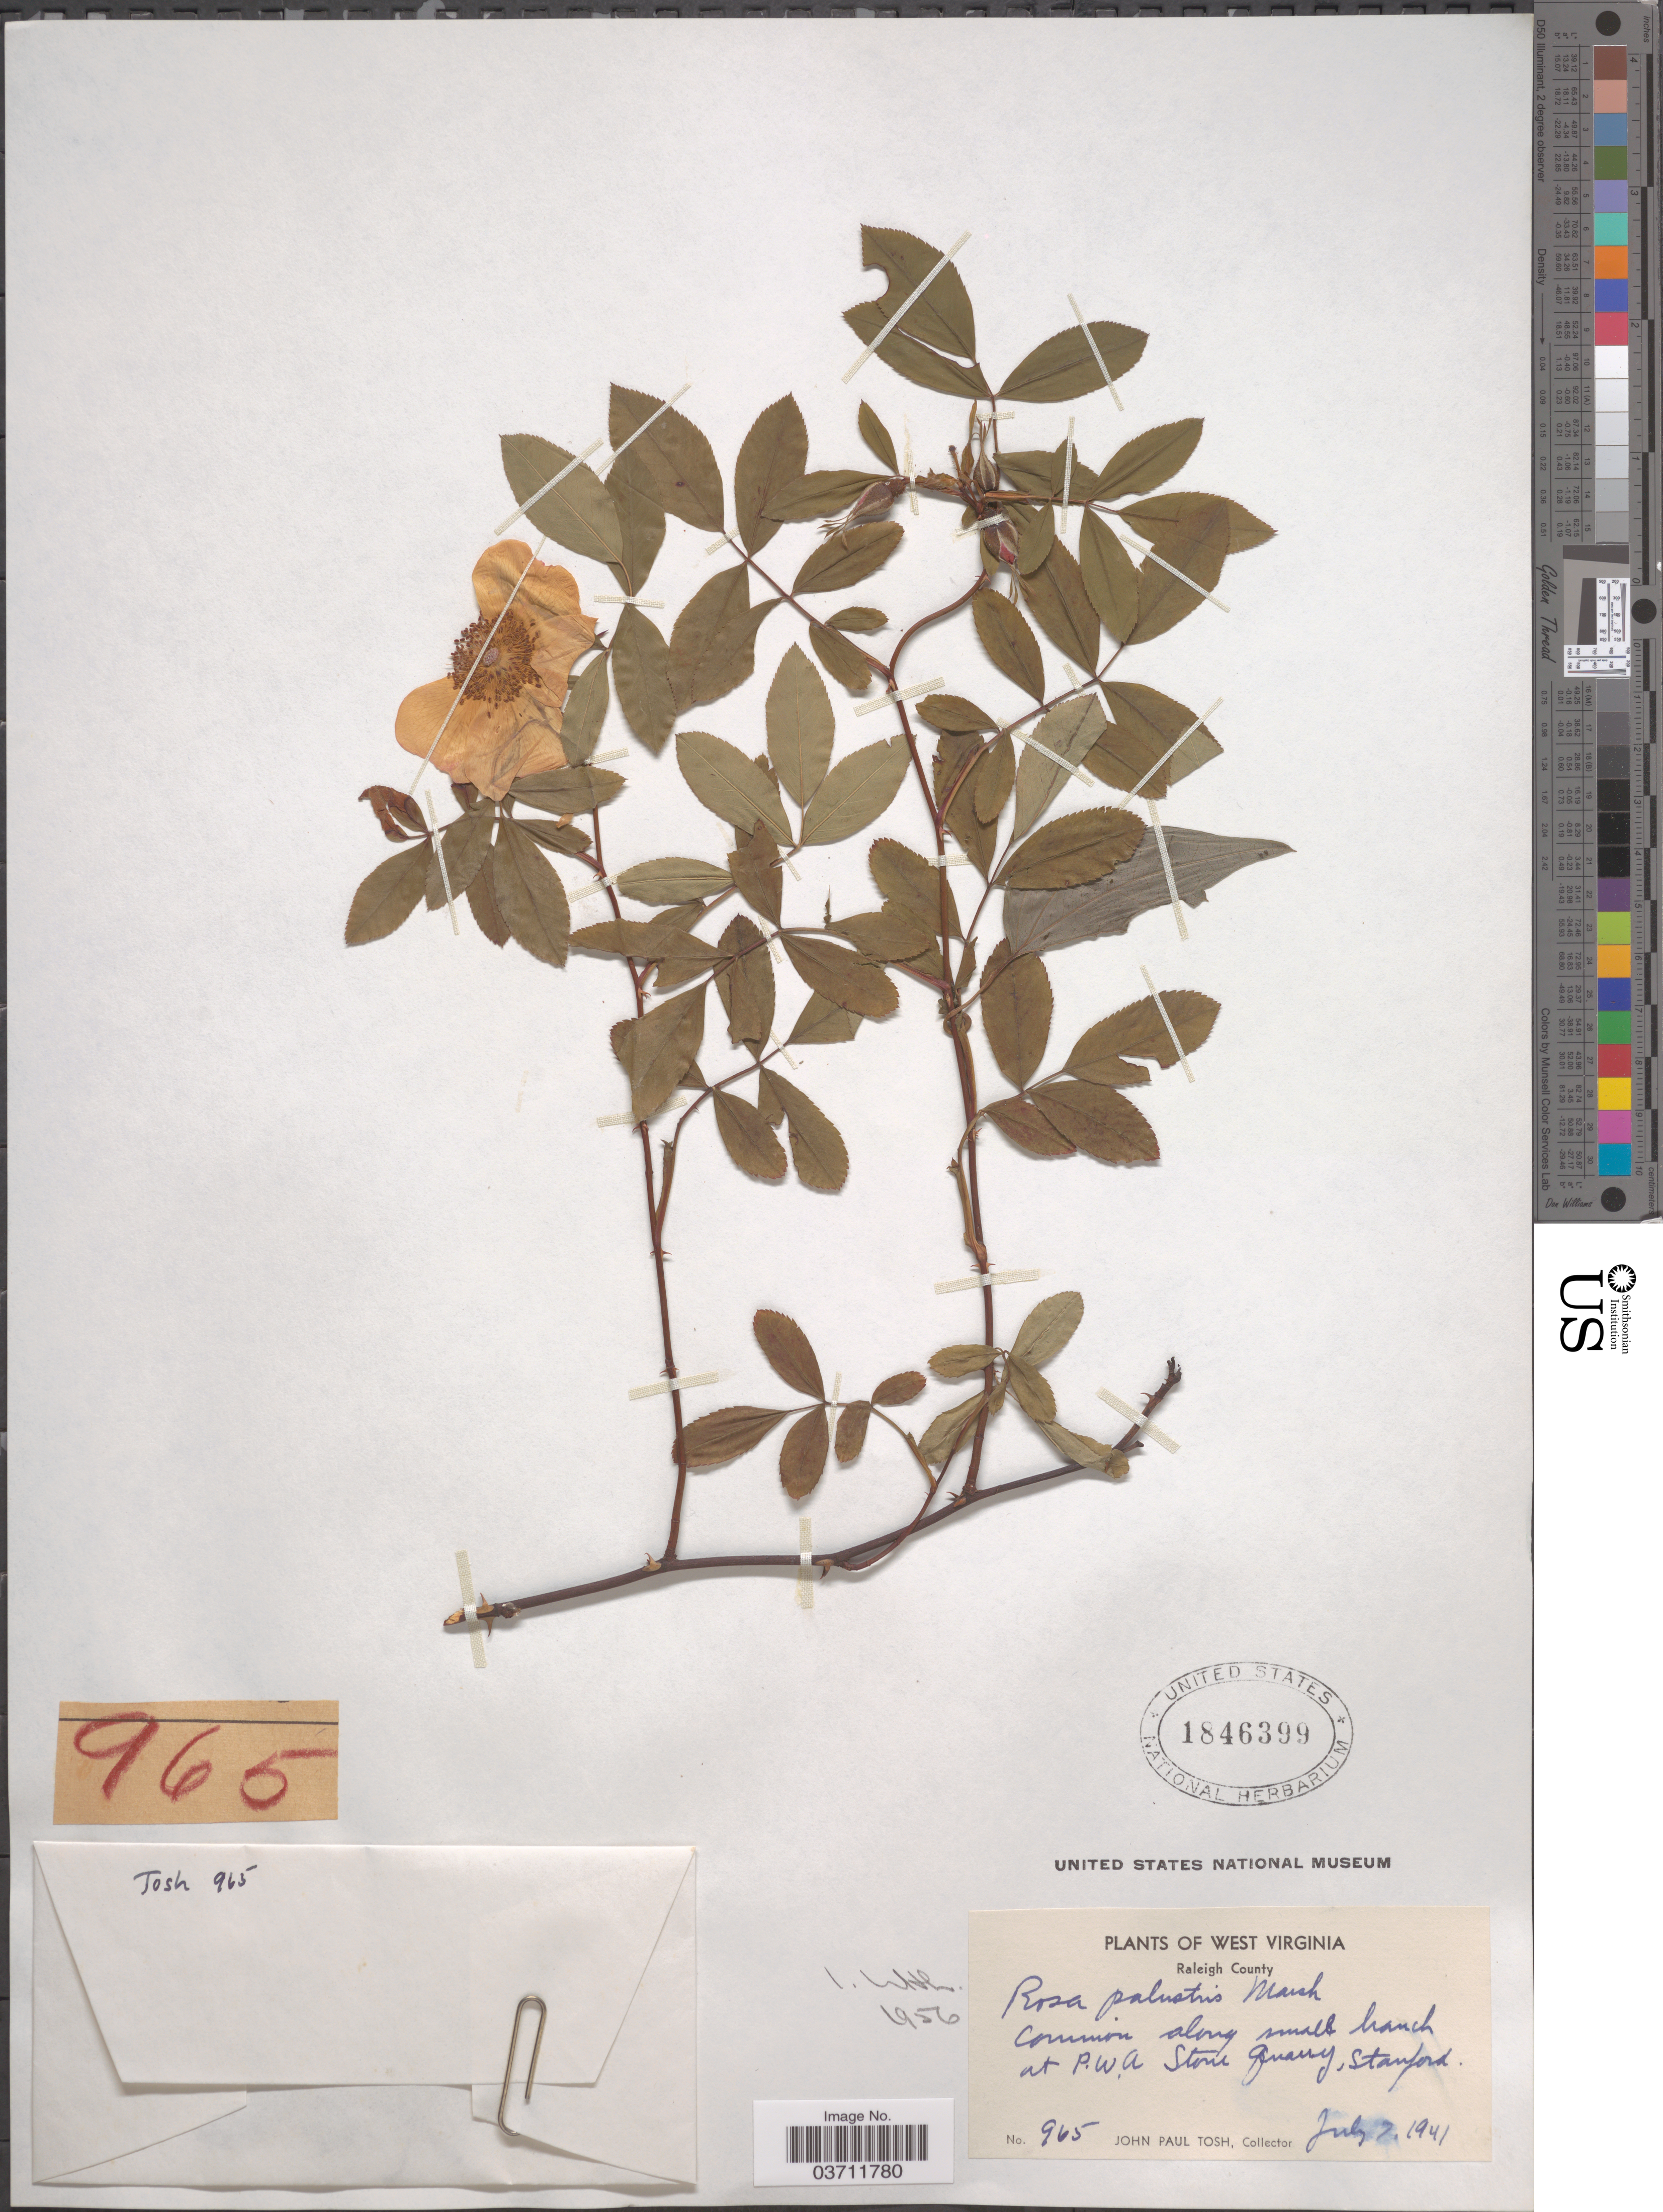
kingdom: Plantae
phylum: Tracheophyta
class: Magnoliopsida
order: Rosales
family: Rosaceae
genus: Rosa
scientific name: Rosa palustris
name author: Marshall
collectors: J. Tosh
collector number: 965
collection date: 1941-07-07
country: United States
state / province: West Virginia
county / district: Raleigh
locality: Raleigh County. At P.W.A. Stone Quarry, Stanford.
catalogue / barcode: US 1846399